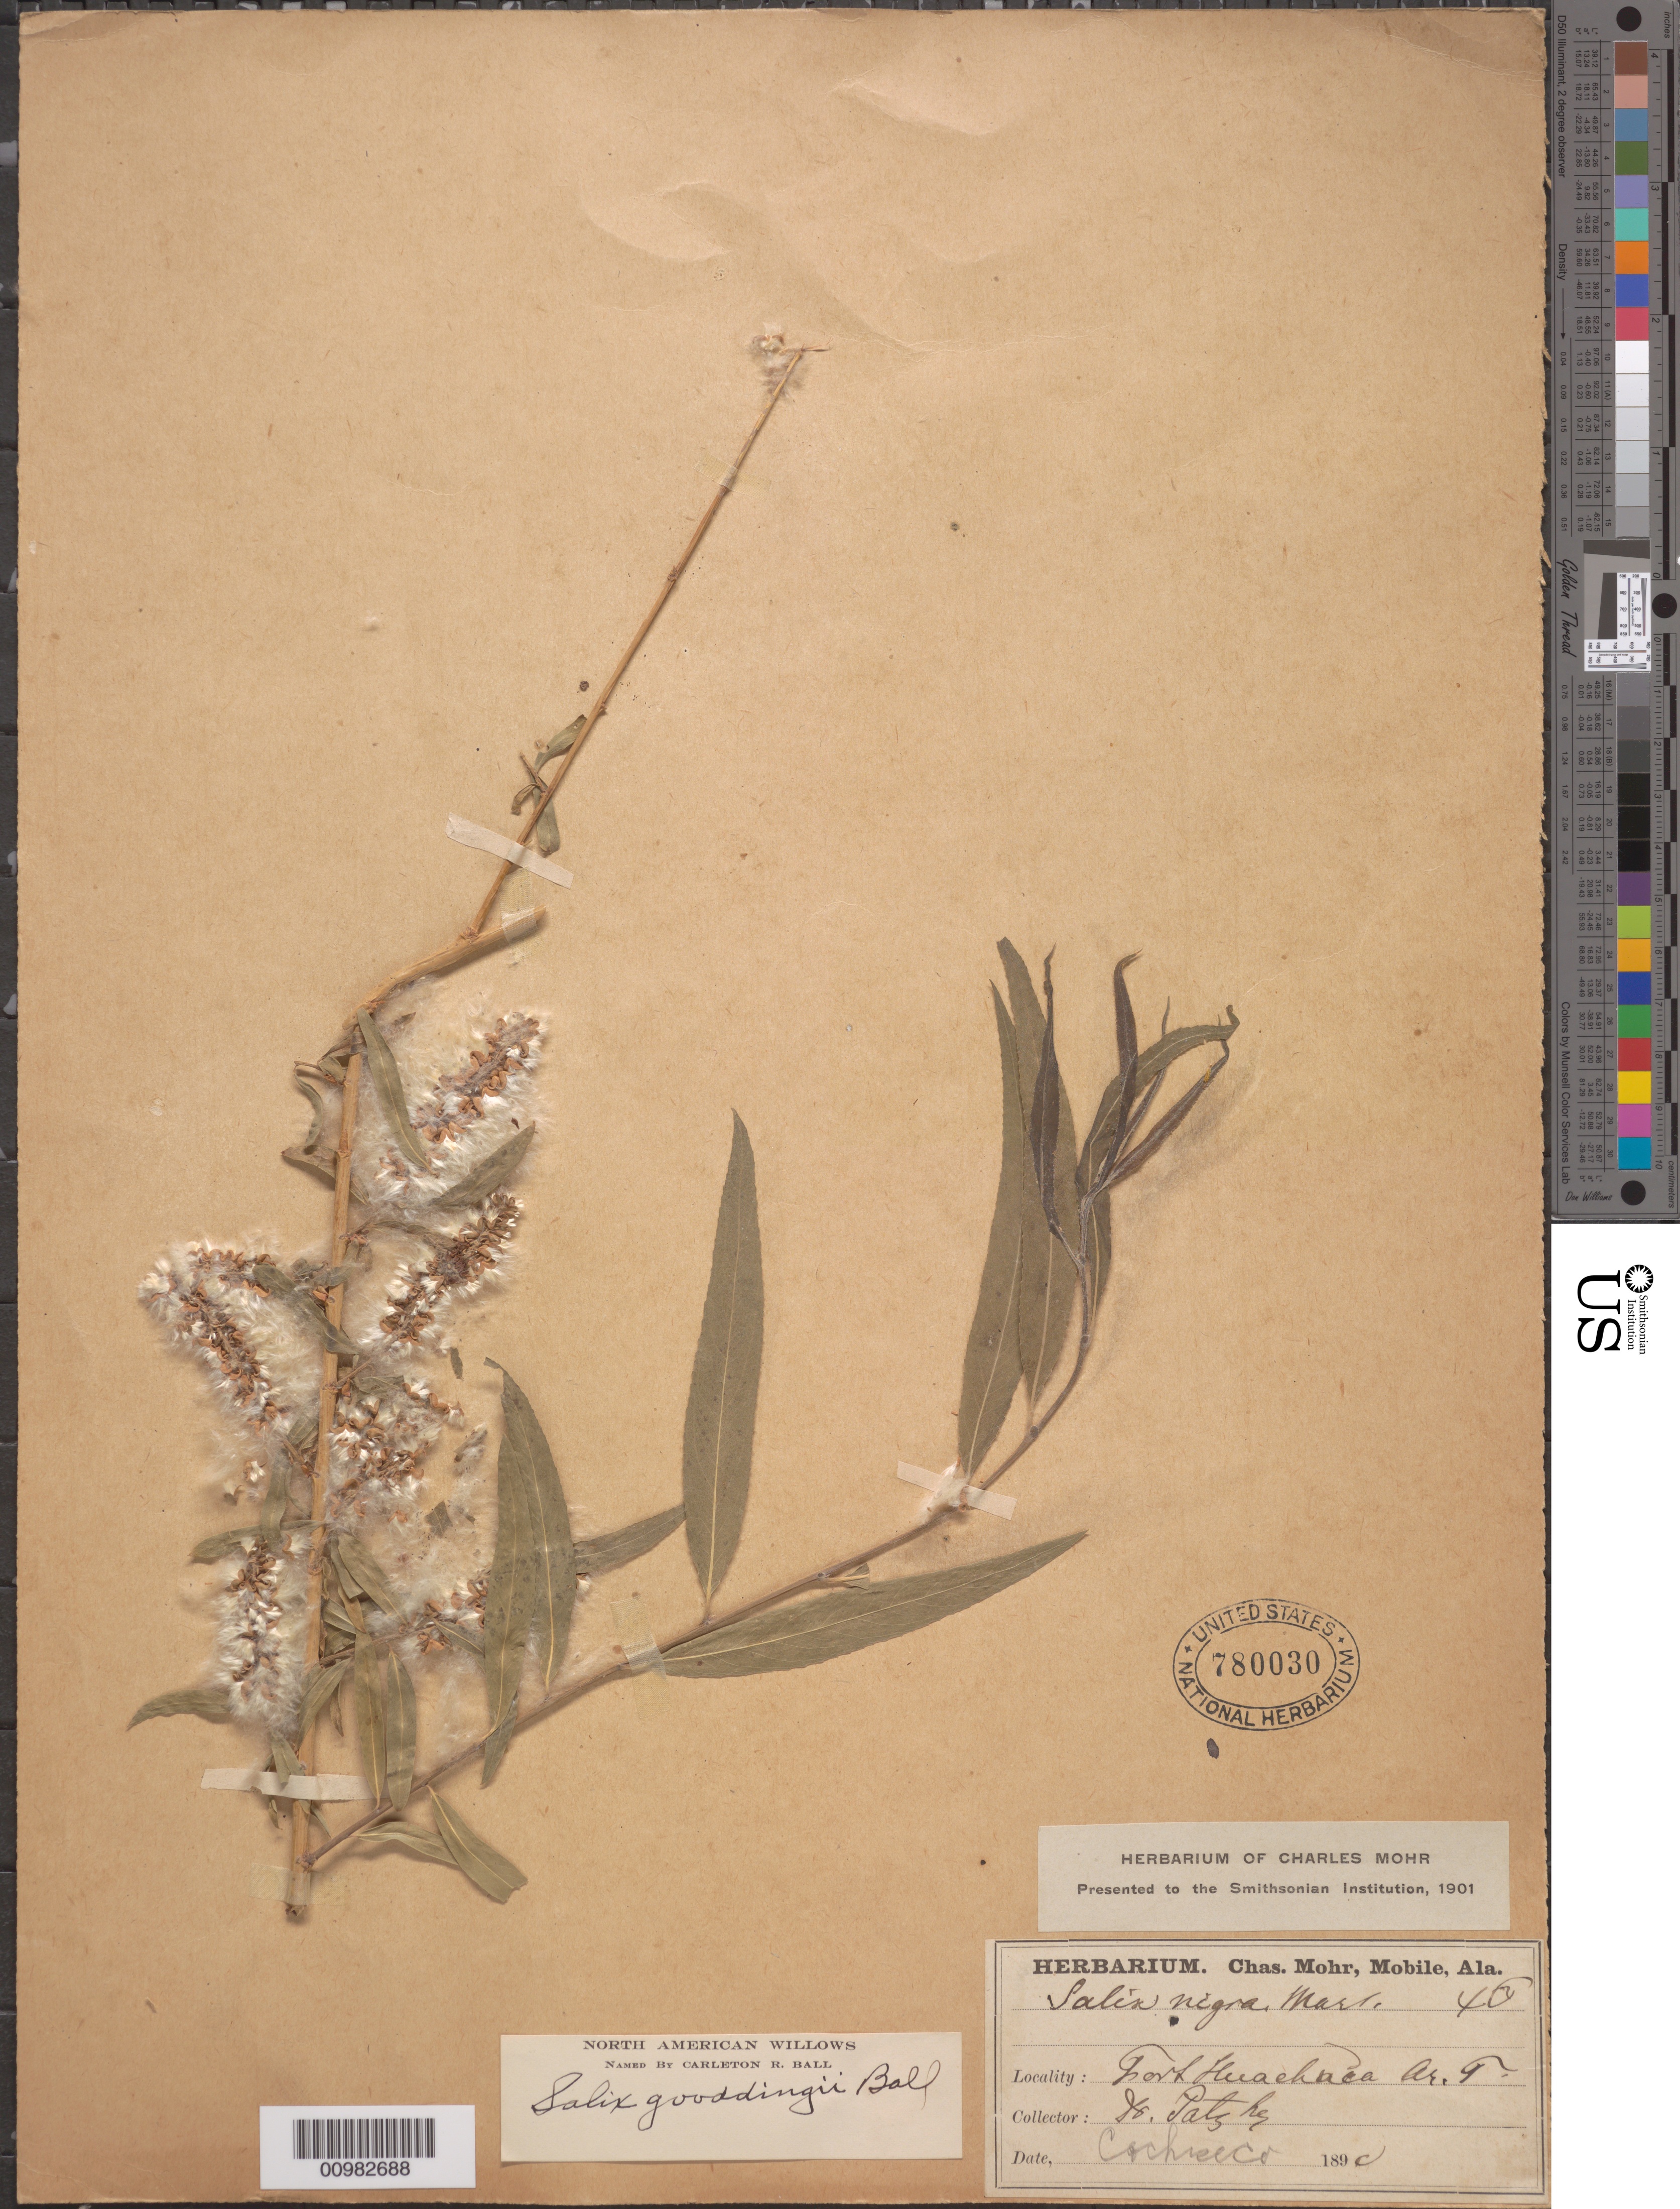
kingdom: Plantae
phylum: Tracheophyta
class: Magnoliopsida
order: Malpighiales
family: Salicaceae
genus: Salix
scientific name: Salix gooddingii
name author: C.R. Ball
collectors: -. Patzky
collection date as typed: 1890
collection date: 1890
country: United States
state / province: Arizona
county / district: Cochise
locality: Fort Huachuca.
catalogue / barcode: US 780030